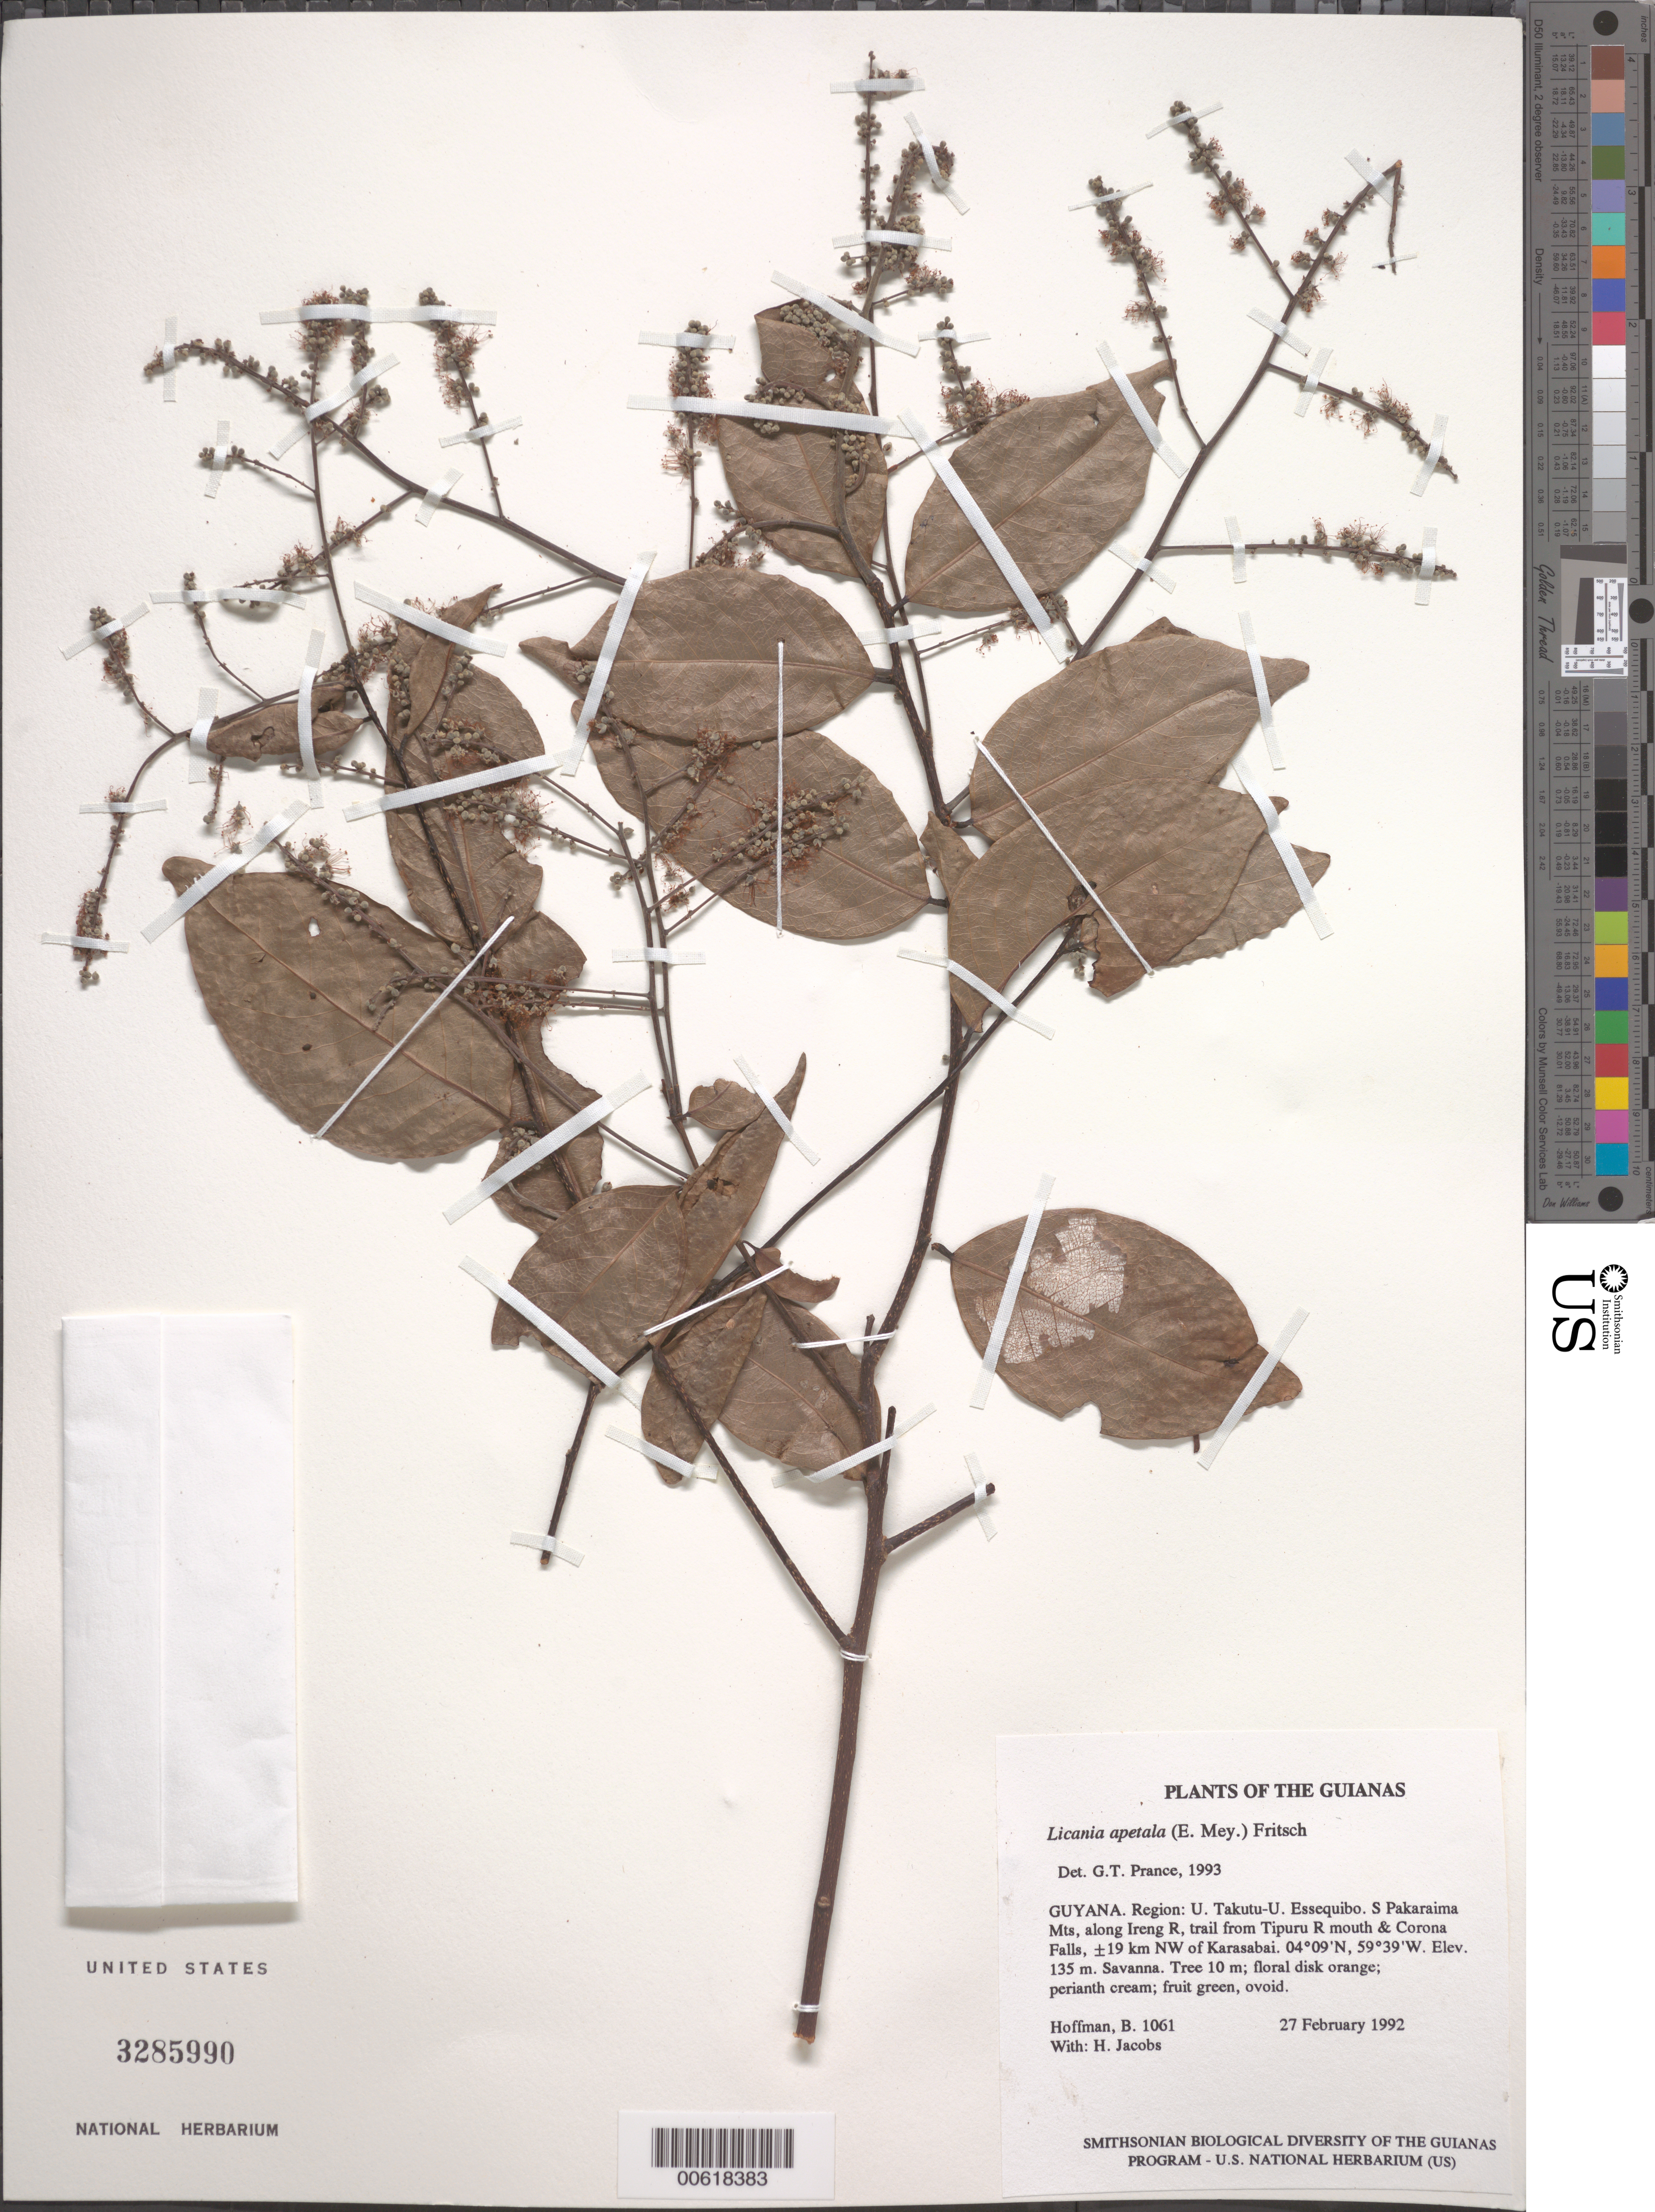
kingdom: Plantae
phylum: Tracheophyta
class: Magnoliopsida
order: Malpighiales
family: Chrysobalanaceae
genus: Leptobalanus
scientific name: Leptobalanus apetalus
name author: (E. Mey.) Sothers & Prance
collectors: B. Hoffman & H. Jacobs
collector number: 1061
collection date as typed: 27 February 1992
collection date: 1992-02-27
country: Guyana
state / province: U. Takutu-U. Essequibo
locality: S Pakaraima Mts, along Ireng River, trail from Tipuru River mouth & Corona Falls, ±19 km NW of Karasabai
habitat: Savanna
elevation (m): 135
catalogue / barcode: US 3285990